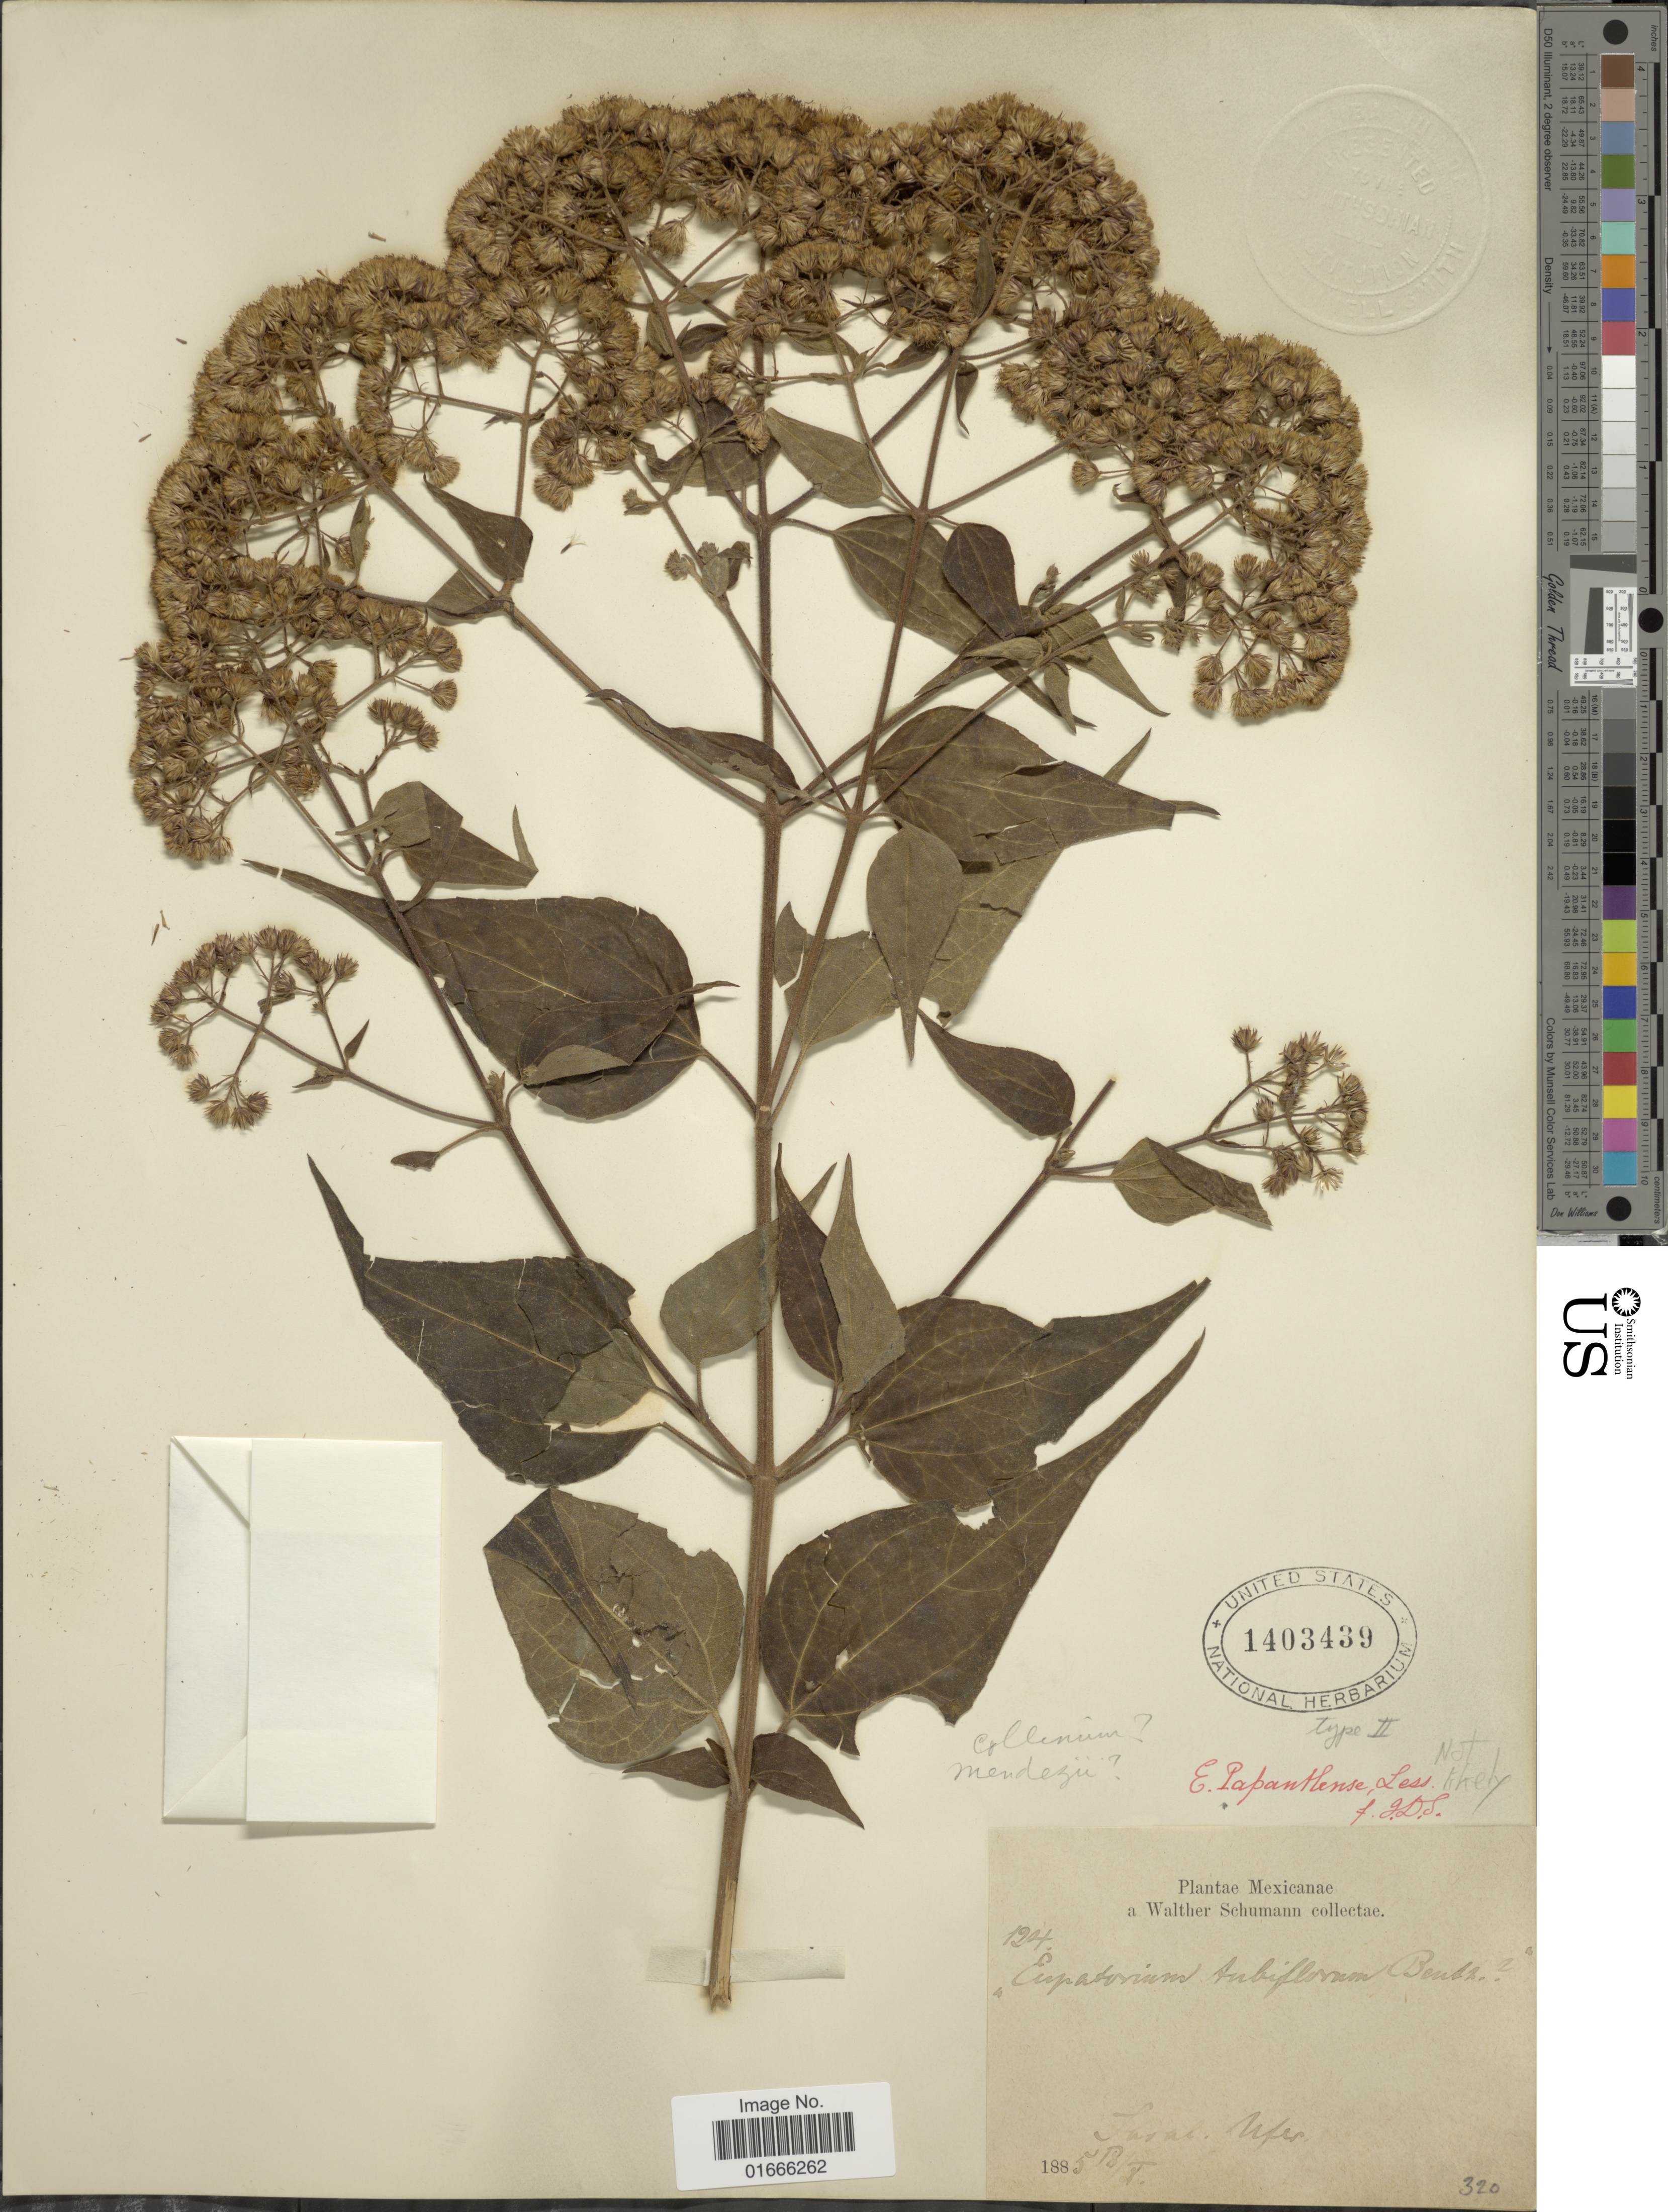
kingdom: Plantae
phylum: Tracheophyta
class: Magnoliopsida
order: Asterales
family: Asteraceae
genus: Chromolaena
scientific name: Chromolaena papanthense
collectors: W. Schumann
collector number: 124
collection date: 1885-04-13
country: Mexico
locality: Faral. Ufer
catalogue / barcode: US 1403439